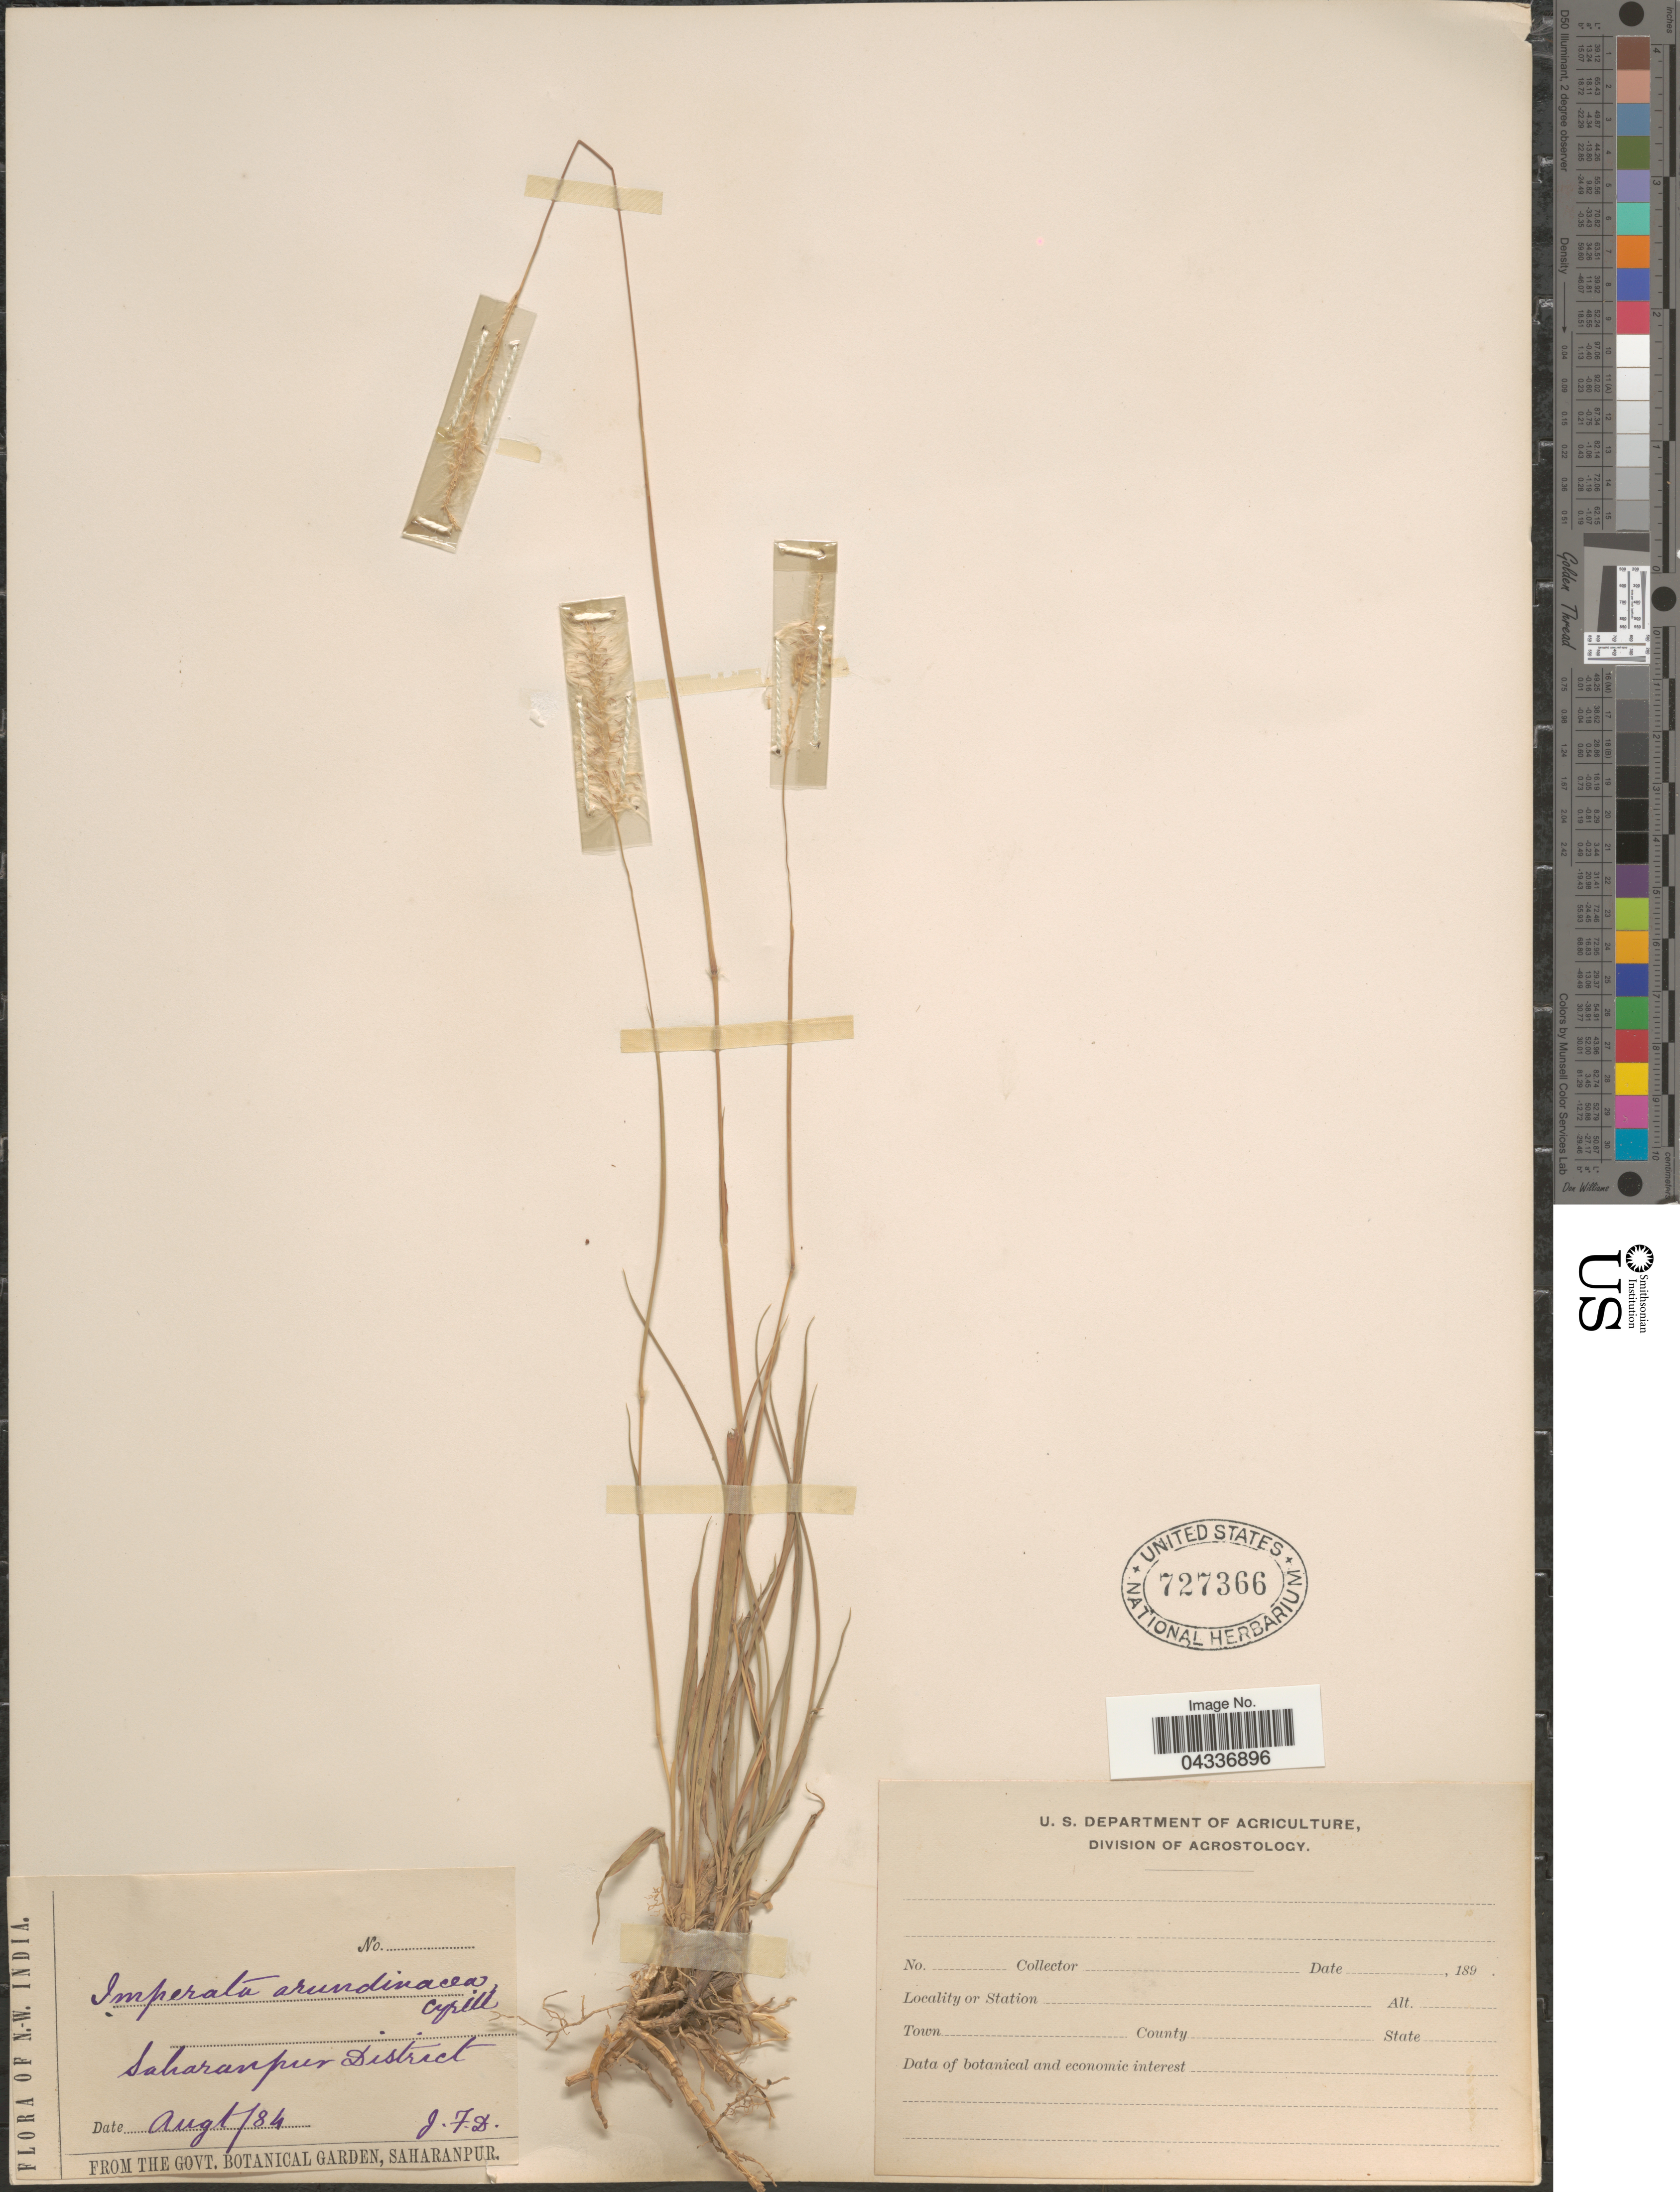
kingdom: Plantae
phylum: Tracheophyta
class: Liliopsida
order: Poales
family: Poaceae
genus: Imperata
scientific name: Imperata cylindrica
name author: (L.) P. Beauv.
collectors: J. F. D.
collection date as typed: Transcribed d/m/y: /8/84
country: India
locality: N.W. India. Saharanpur District.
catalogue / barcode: US 727366